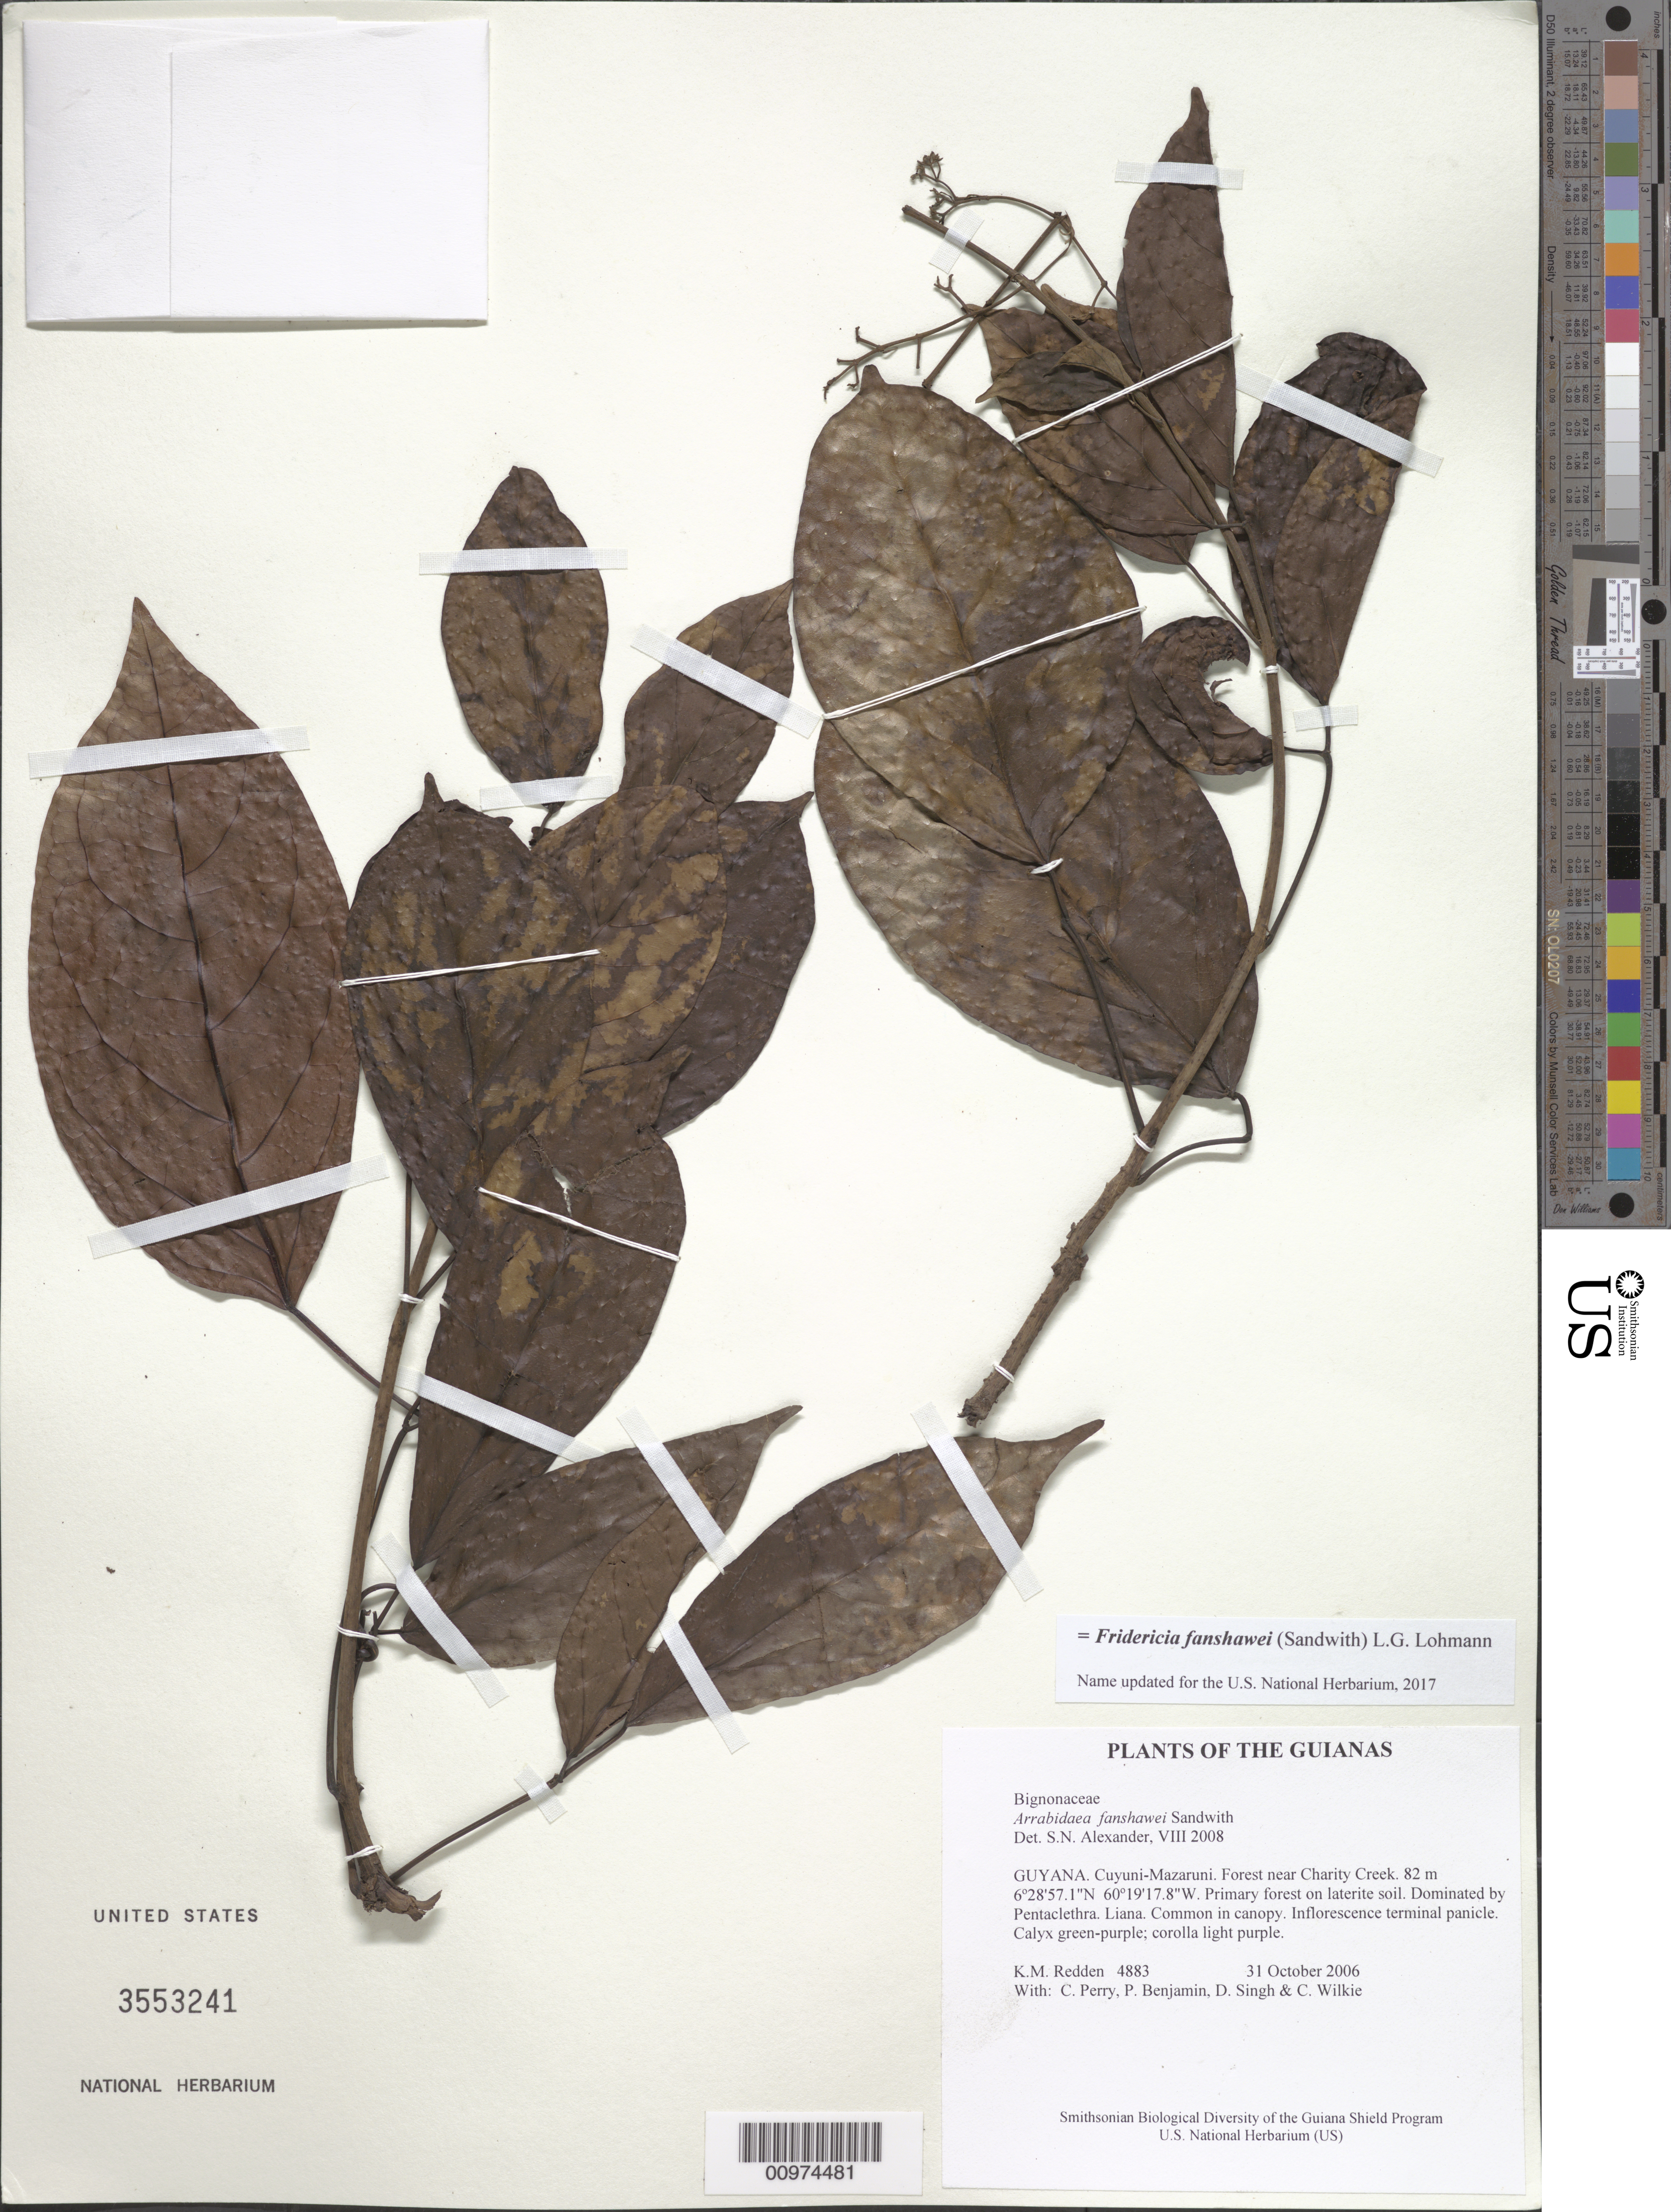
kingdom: Plantae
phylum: Tracheophyta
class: Magnoliopsida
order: Lamiales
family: Bignoniaceae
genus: Fridericia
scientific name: Fridericia fanshawei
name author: (Sandwith) L.G. Lohmann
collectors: K. M. Redden, C. Perry, P. Benjamin, D. Singh & C. Wilkie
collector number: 4883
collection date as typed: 31 October 2006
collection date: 2006-10-31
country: Guyana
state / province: Cuyuni-Mazaruni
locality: Forest near Charity Creek.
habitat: Primary forest on laterite soil. Dominated by Pentaclethra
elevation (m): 82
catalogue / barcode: US 3553241